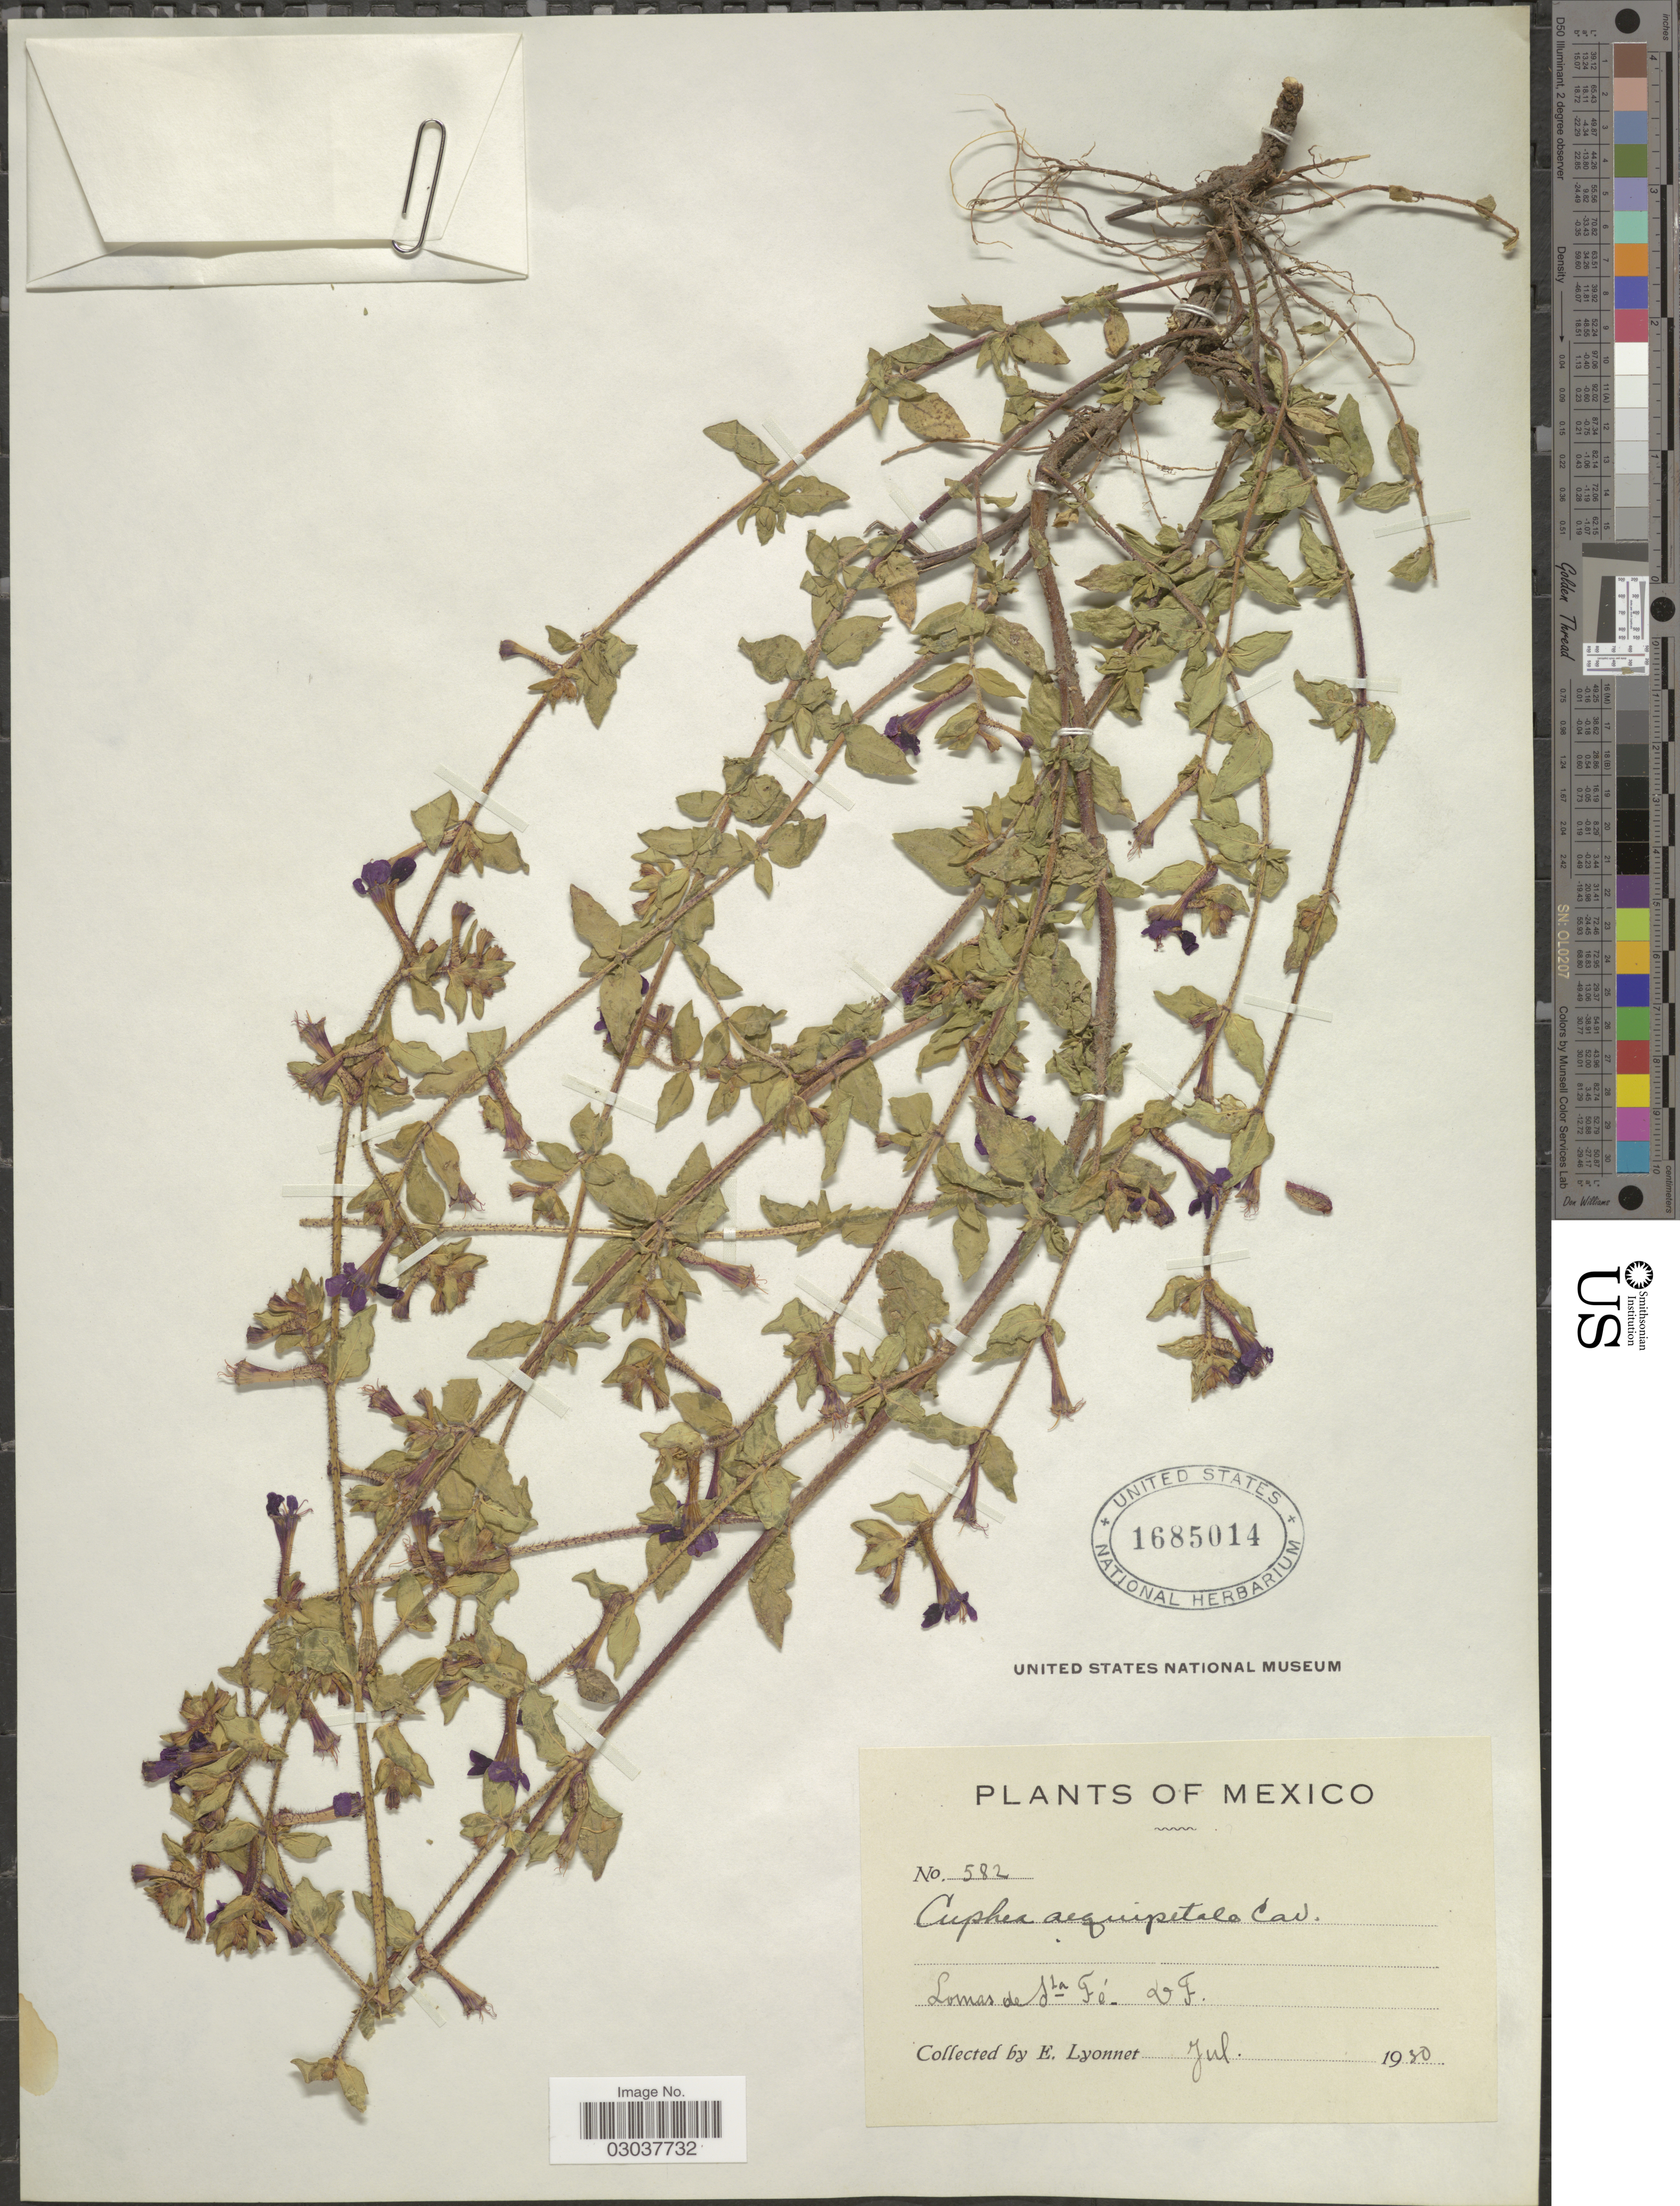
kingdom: Plantae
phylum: Tracheophyta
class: Magnoliopsida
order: Myrtales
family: Lythraceae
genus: Cuphea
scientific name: Cuphea aequipetala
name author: Cav.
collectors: E. Lyonnet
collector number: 582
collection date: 1950-07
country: Mexico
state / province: Distrito Federal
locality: Lomas de Sta. Fé. D.F.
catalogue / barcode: US 1685014